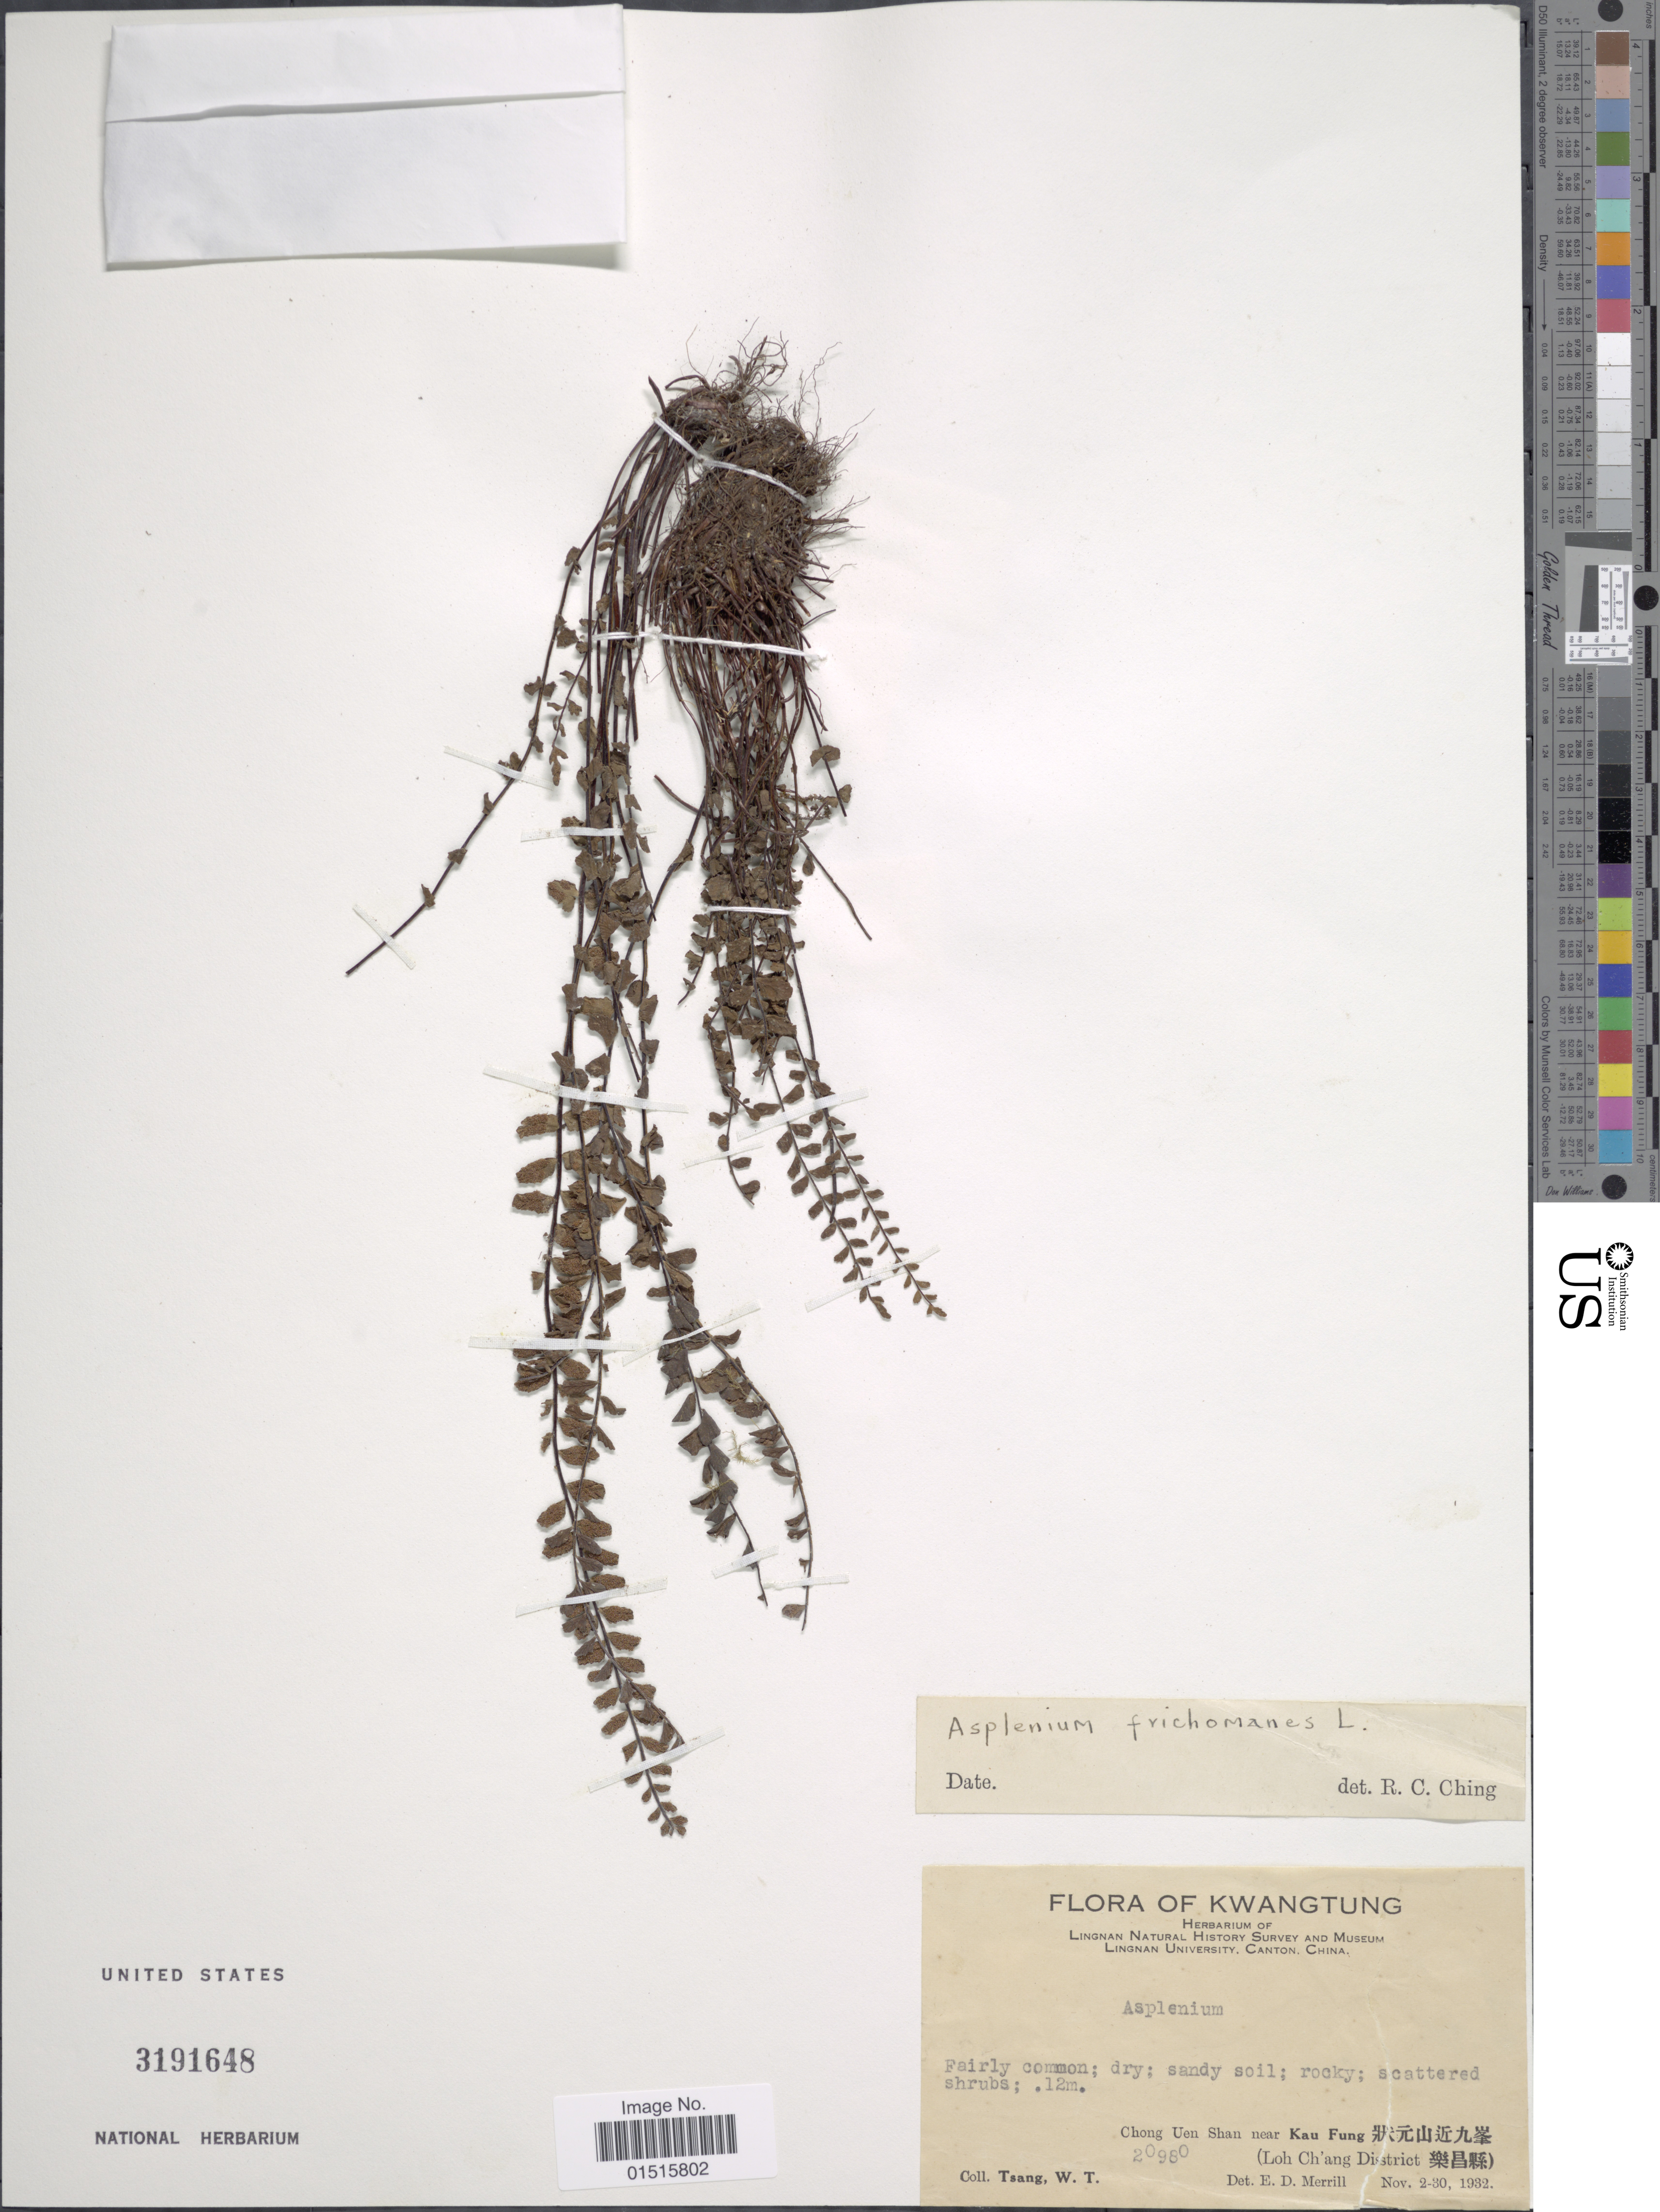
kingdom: Plantae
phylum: Tracheophyta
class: Polypodiopsida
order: Polypodiales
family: Aspleniaceae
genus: Asplenium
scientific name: Asplenium trichomanes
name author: L.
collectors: W. T. Tsang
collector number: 20980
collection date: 1932-11-02/1932-11-30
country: China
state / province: Guangdong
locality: Kwangtung, Chong Uen near Kau Fung (Loh Ch'ang District)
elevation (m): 12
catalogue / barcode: US 3191648